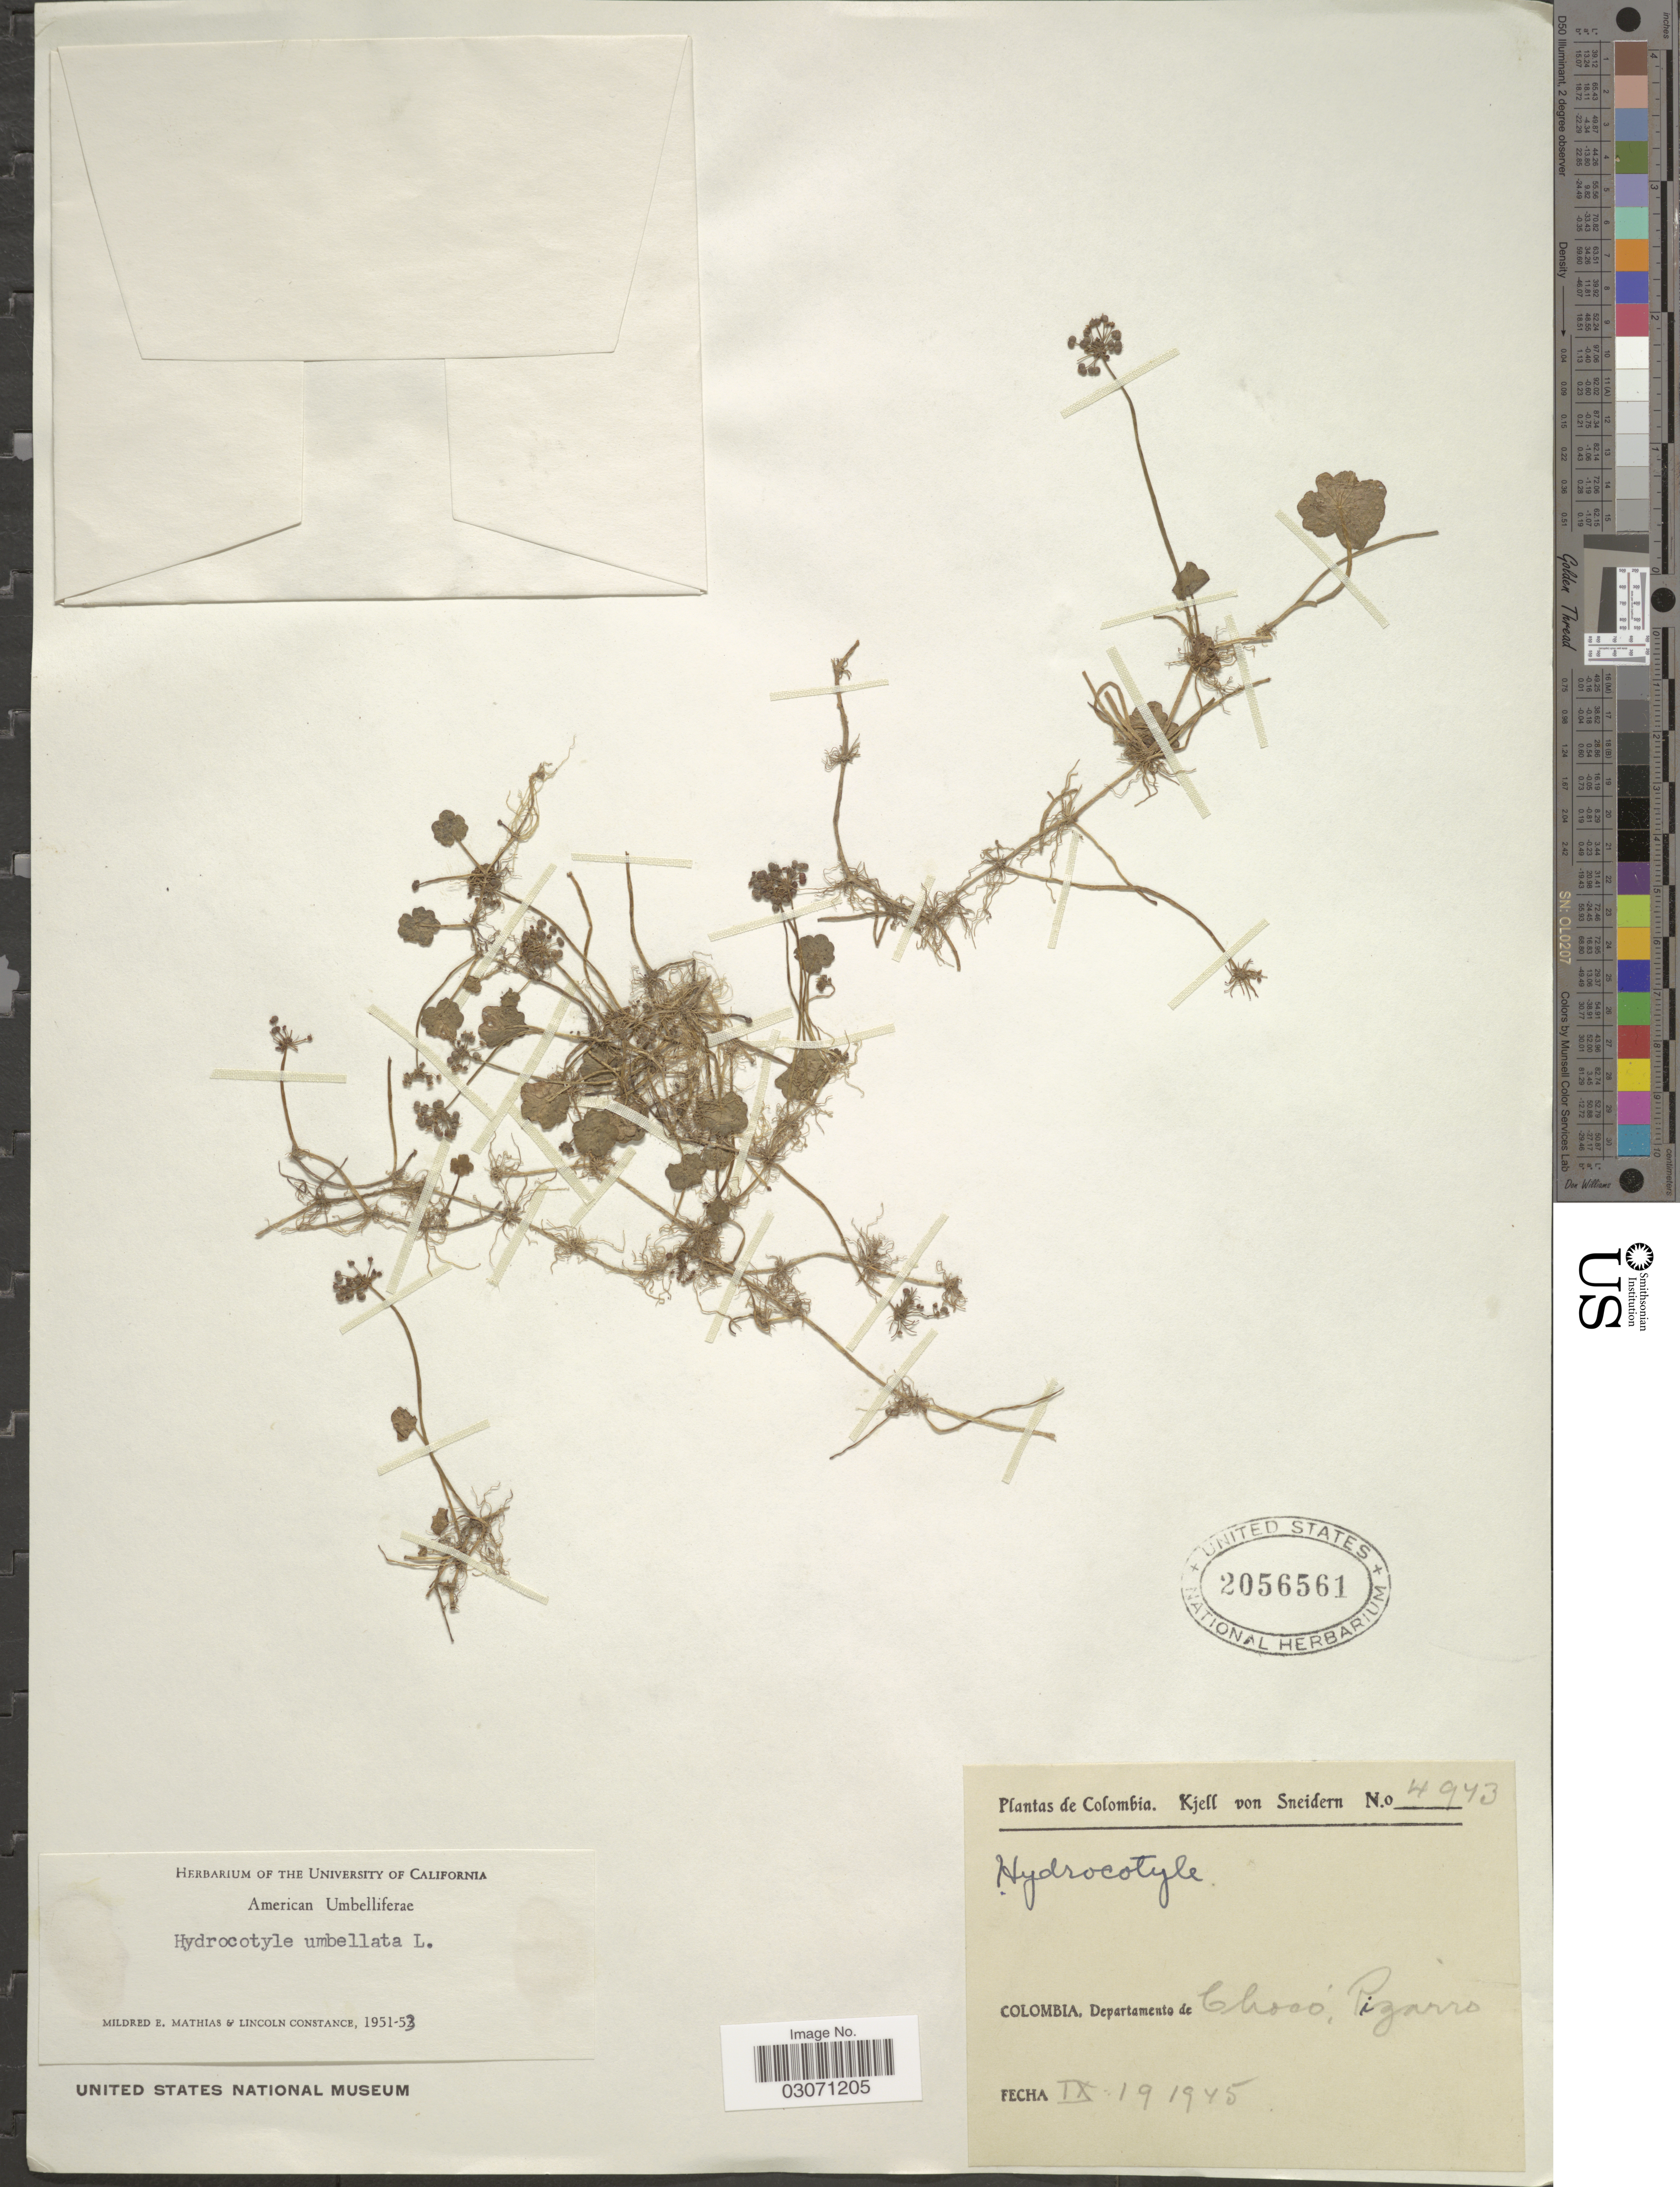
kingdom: Plantae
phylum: Tracheophyta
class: Magnoliopsida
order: Apiales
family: Araliaceae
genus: Hydrocotyle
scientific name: Hydrocotyle umbellata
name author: L.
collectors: K. von Sneidern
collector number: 4943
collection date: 1945-09-19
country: Colombia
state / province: Chocó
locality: Departamento de Chocó, Pizarro.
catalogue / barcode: US 2056561